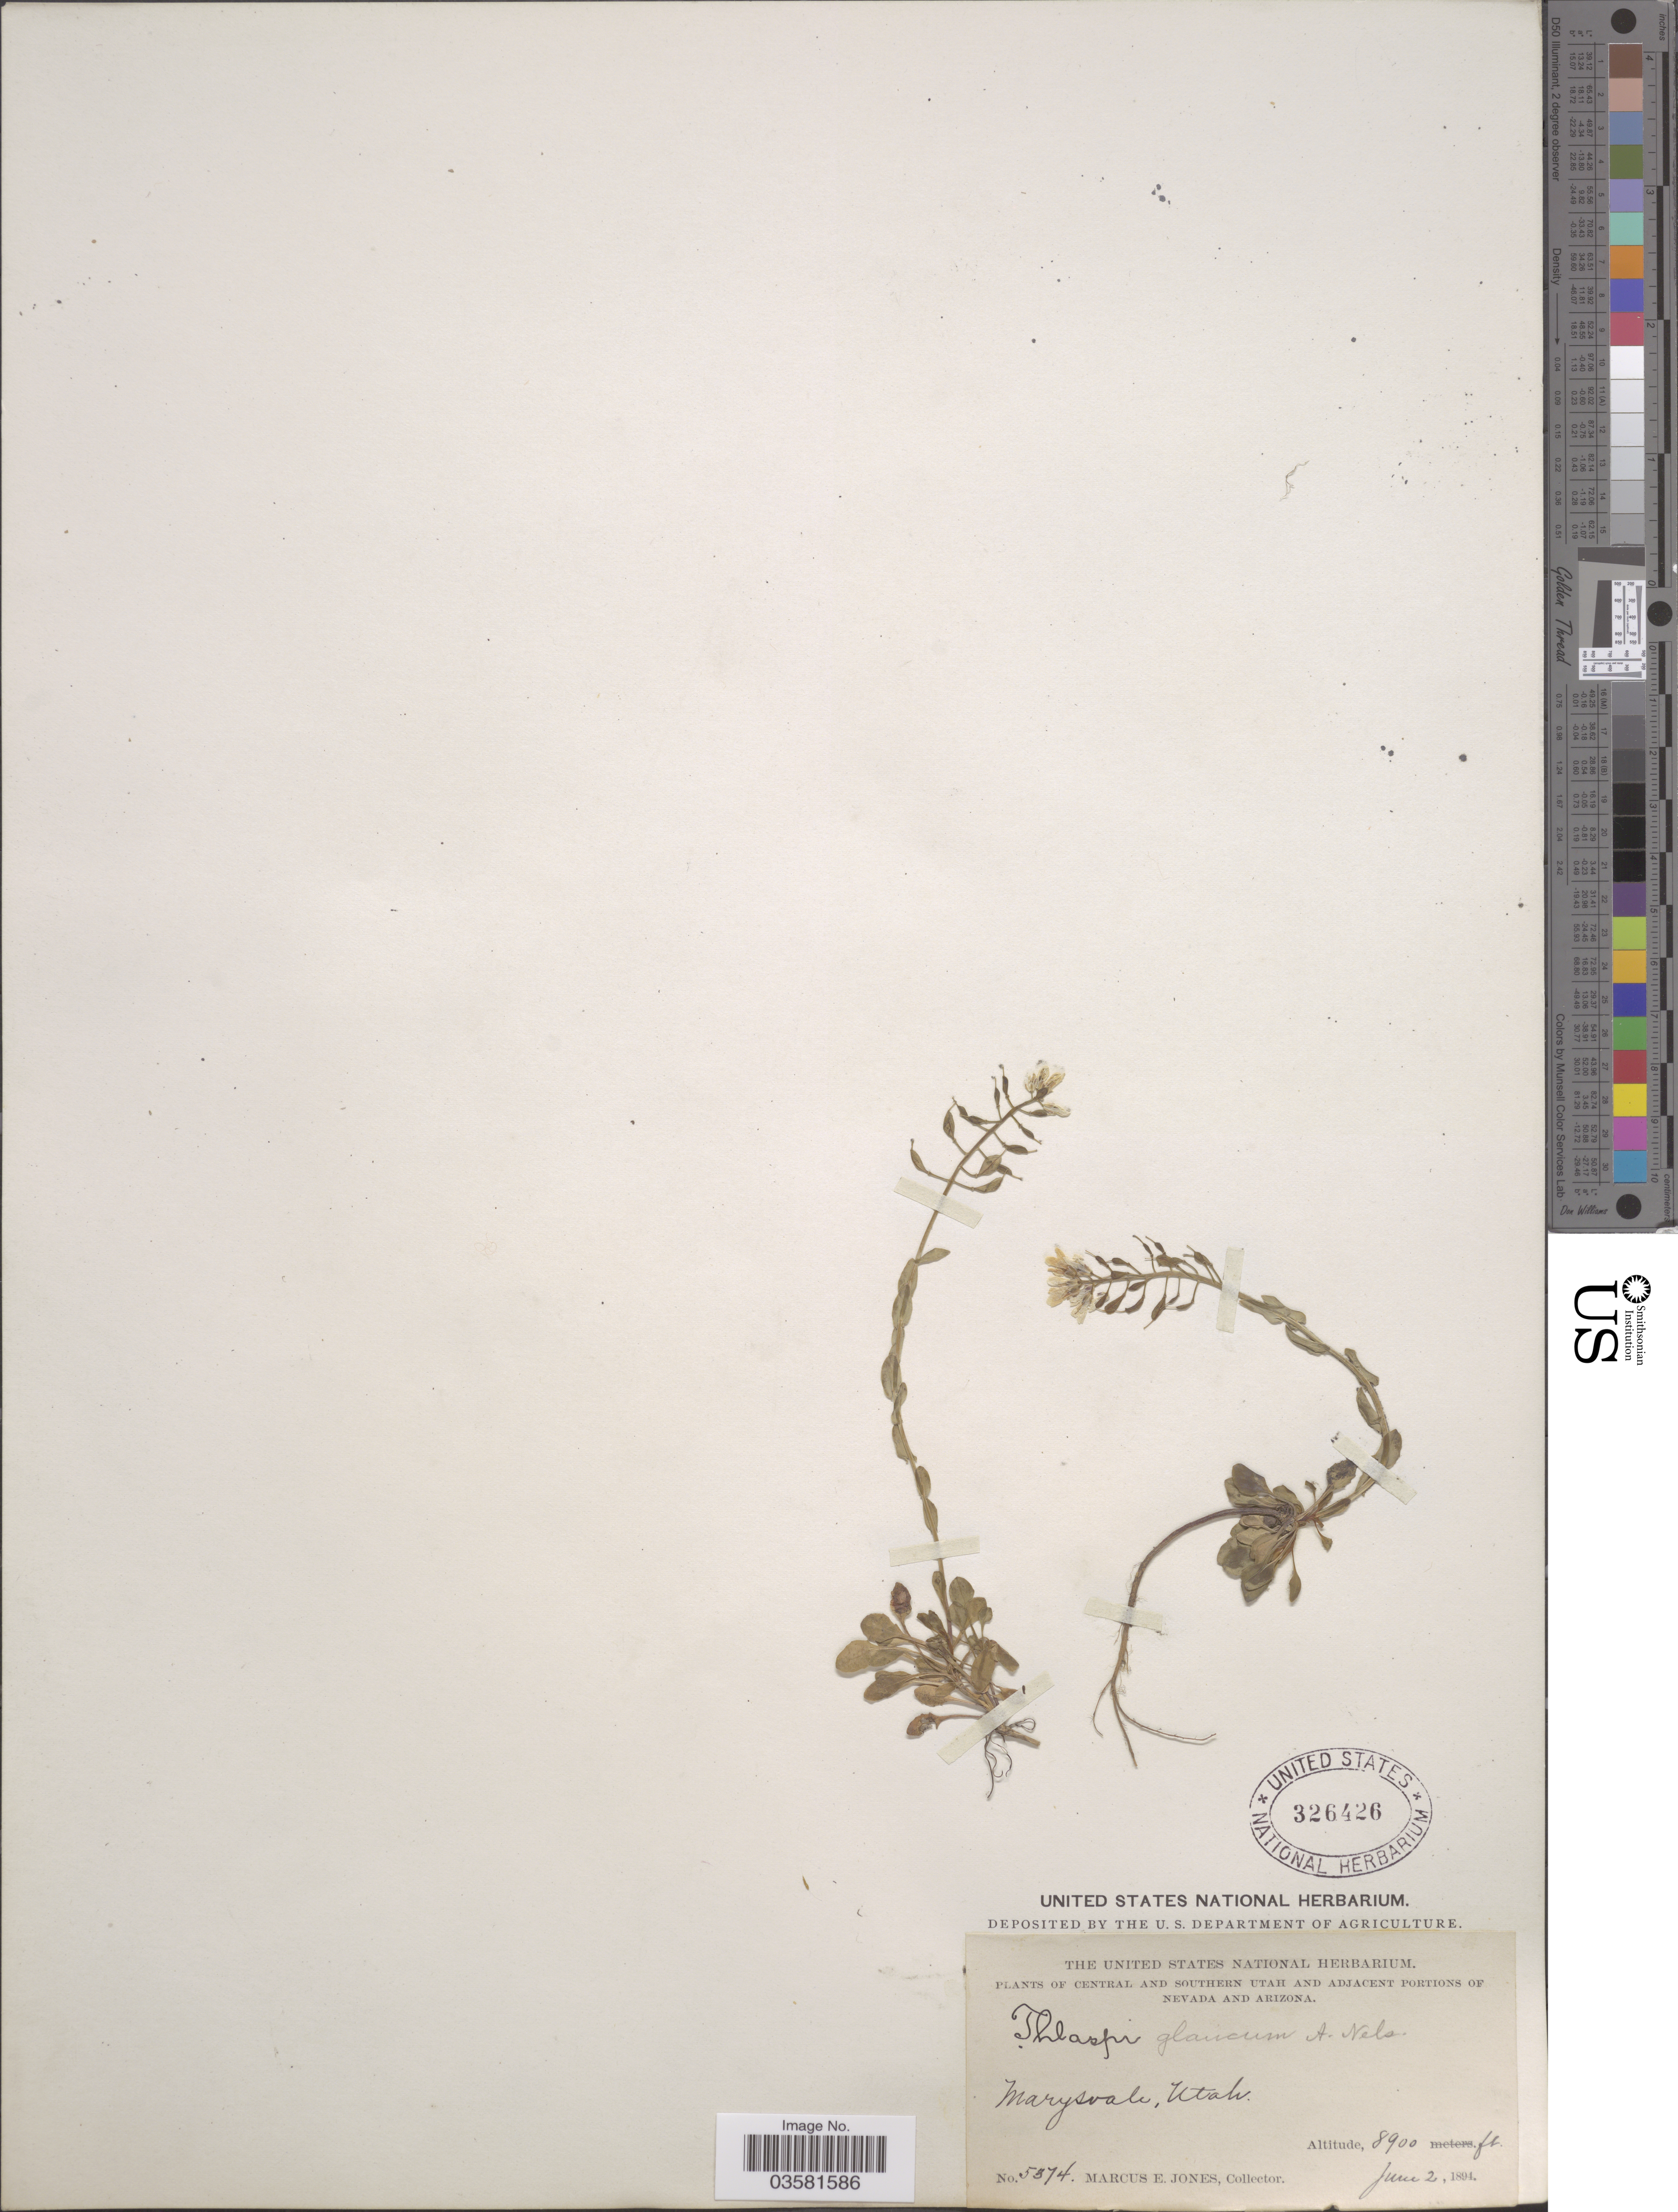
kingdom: Plantae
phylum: Tracheophyta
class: Magnoliopsida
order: Brassicales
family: Brassicaceae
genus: Thlaspi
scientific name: Thlaspi fendleri var. glaucum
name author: (A. Nelson) C.L. Hitchc.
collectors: M. E. Jones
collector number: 5374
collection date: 1894-06-02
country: United States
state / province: Utah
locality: Central and Southern Utah. Marysvale.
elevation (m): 2713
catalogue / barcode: US 326426